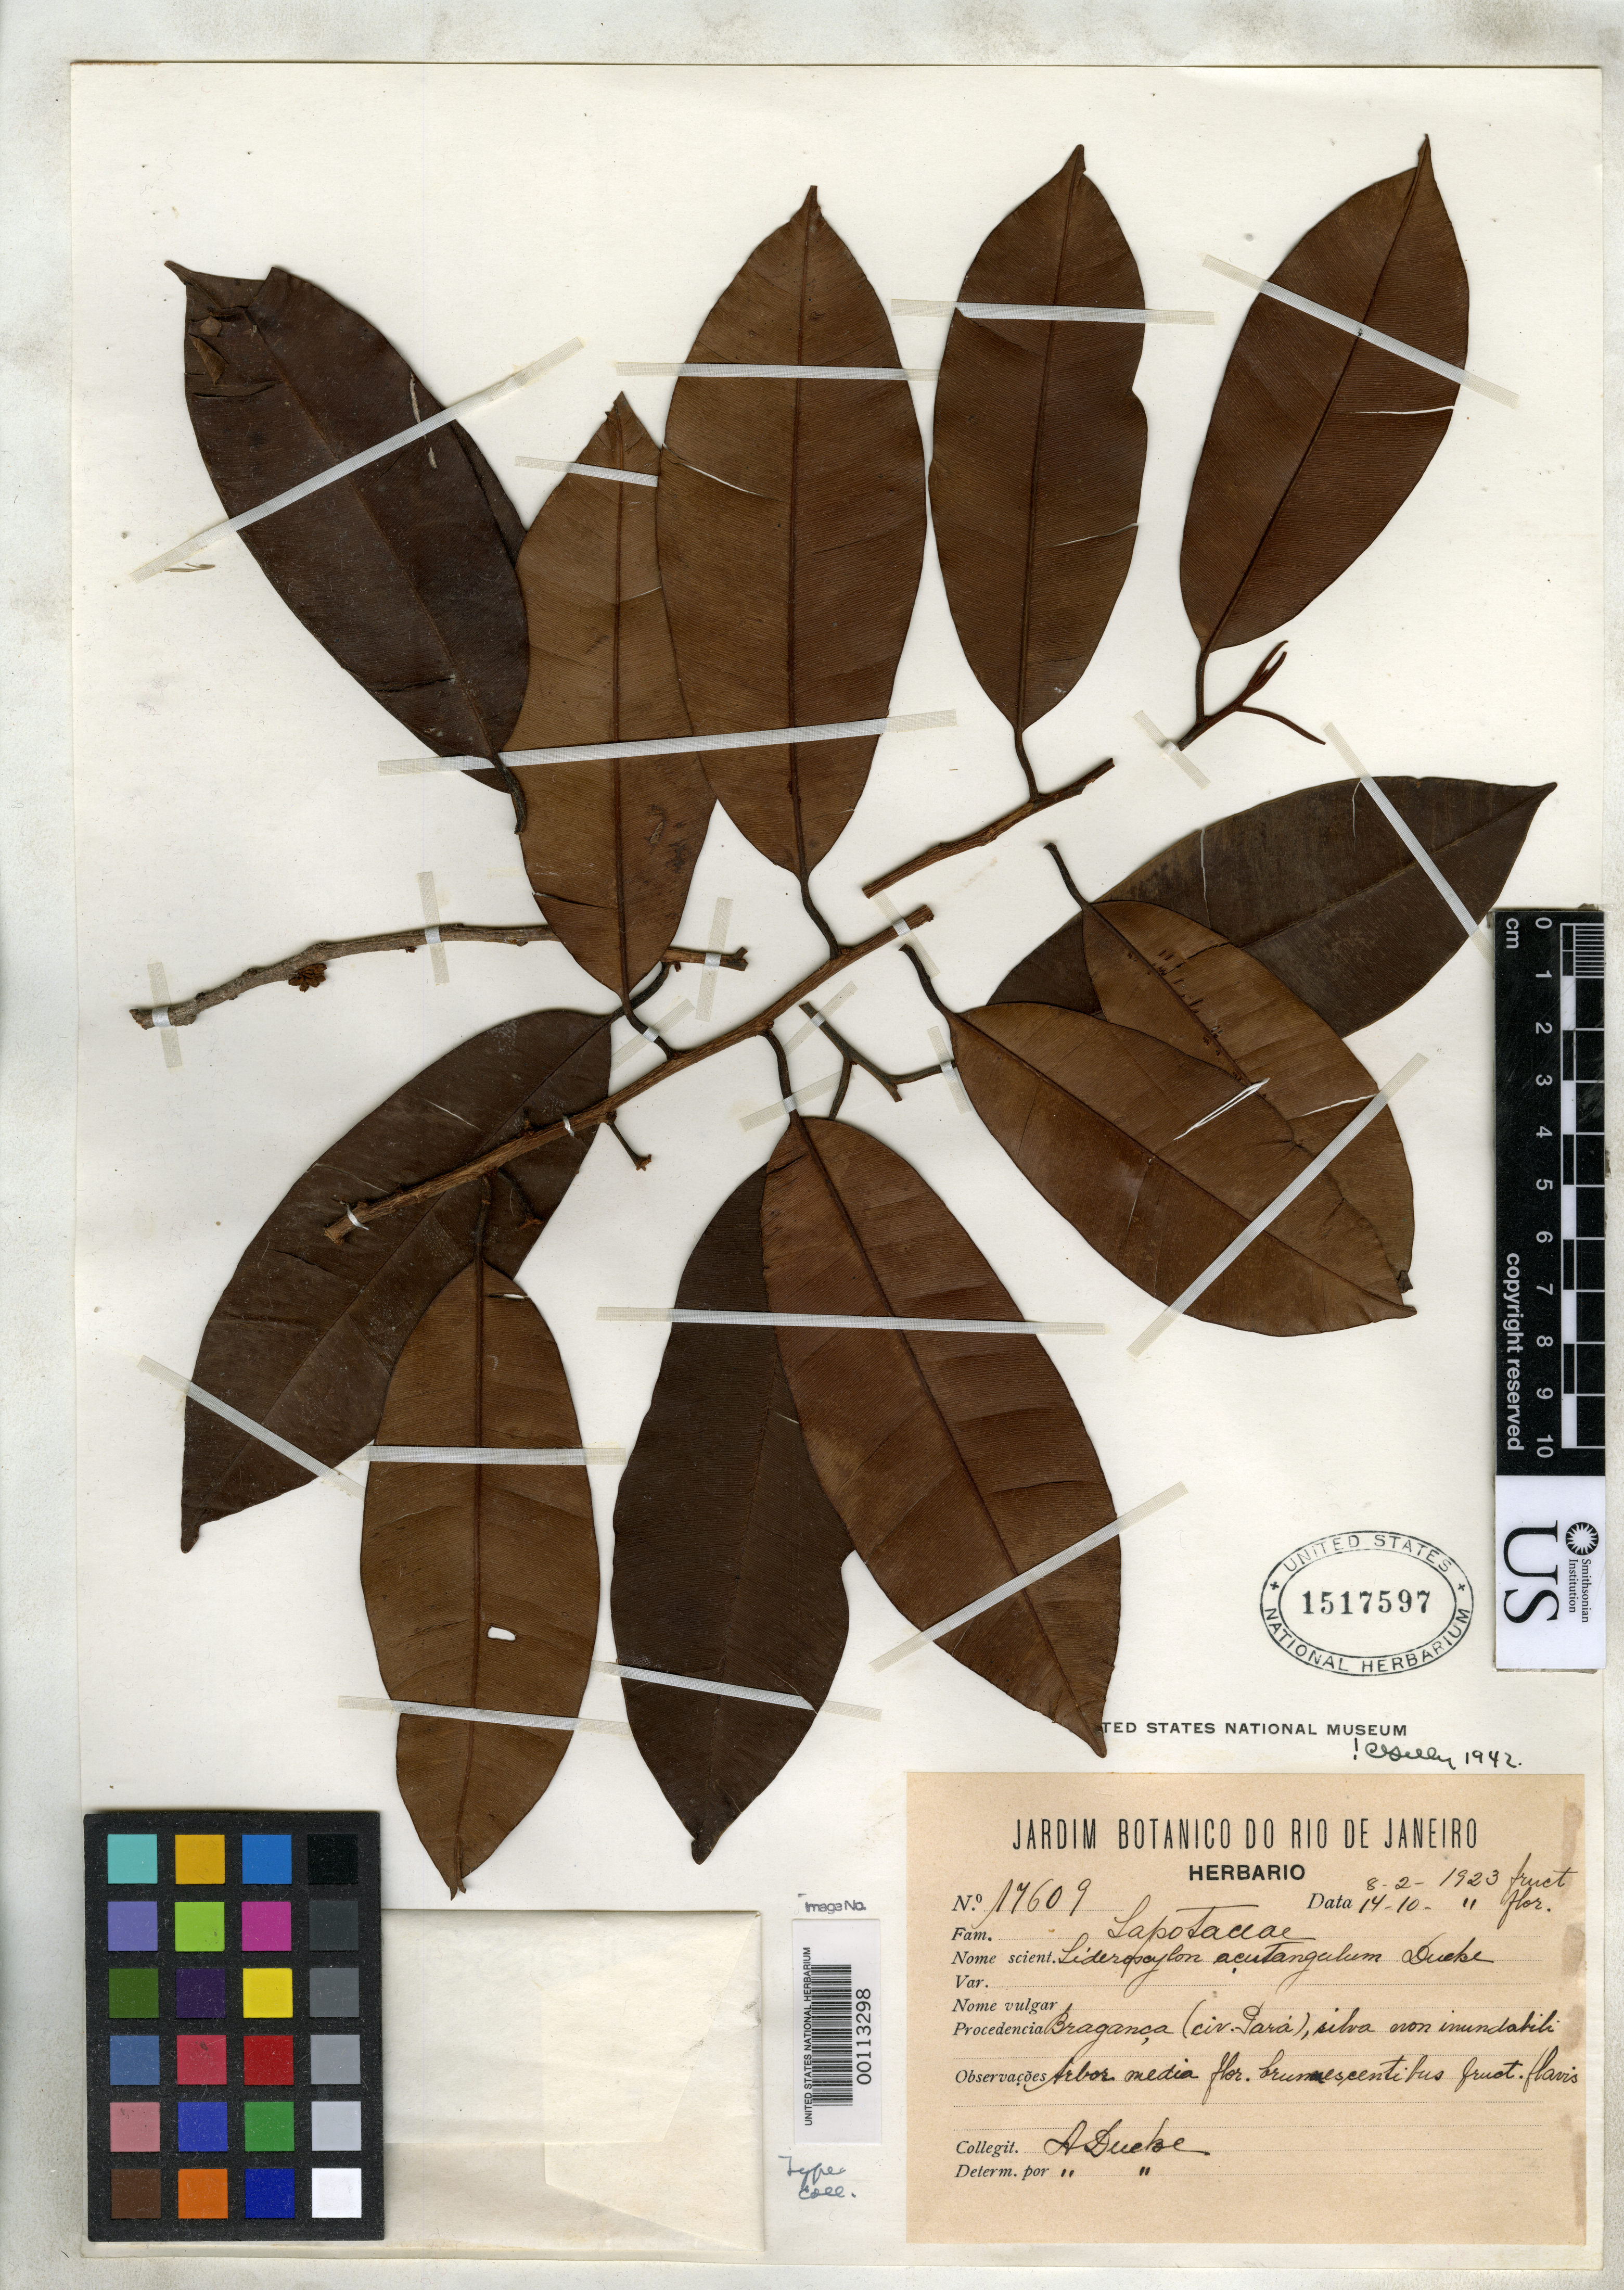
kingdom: Plantae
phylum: Tracheophyta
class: Magnoliopsida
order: Ericales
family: Sapotaceae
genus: Sideroxylon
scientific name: Sideroxylon acutangulum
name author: Ducke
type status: Isotype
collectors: A. Ducke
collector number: Herb. Jard. Bot. Rio 17609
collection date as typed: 14 Oct 1923 and 08 Feb 1923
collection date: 1923-02-08,1923-10-14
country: Brazil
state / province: Pará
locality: Near Braganca.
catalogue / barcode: US 1517597